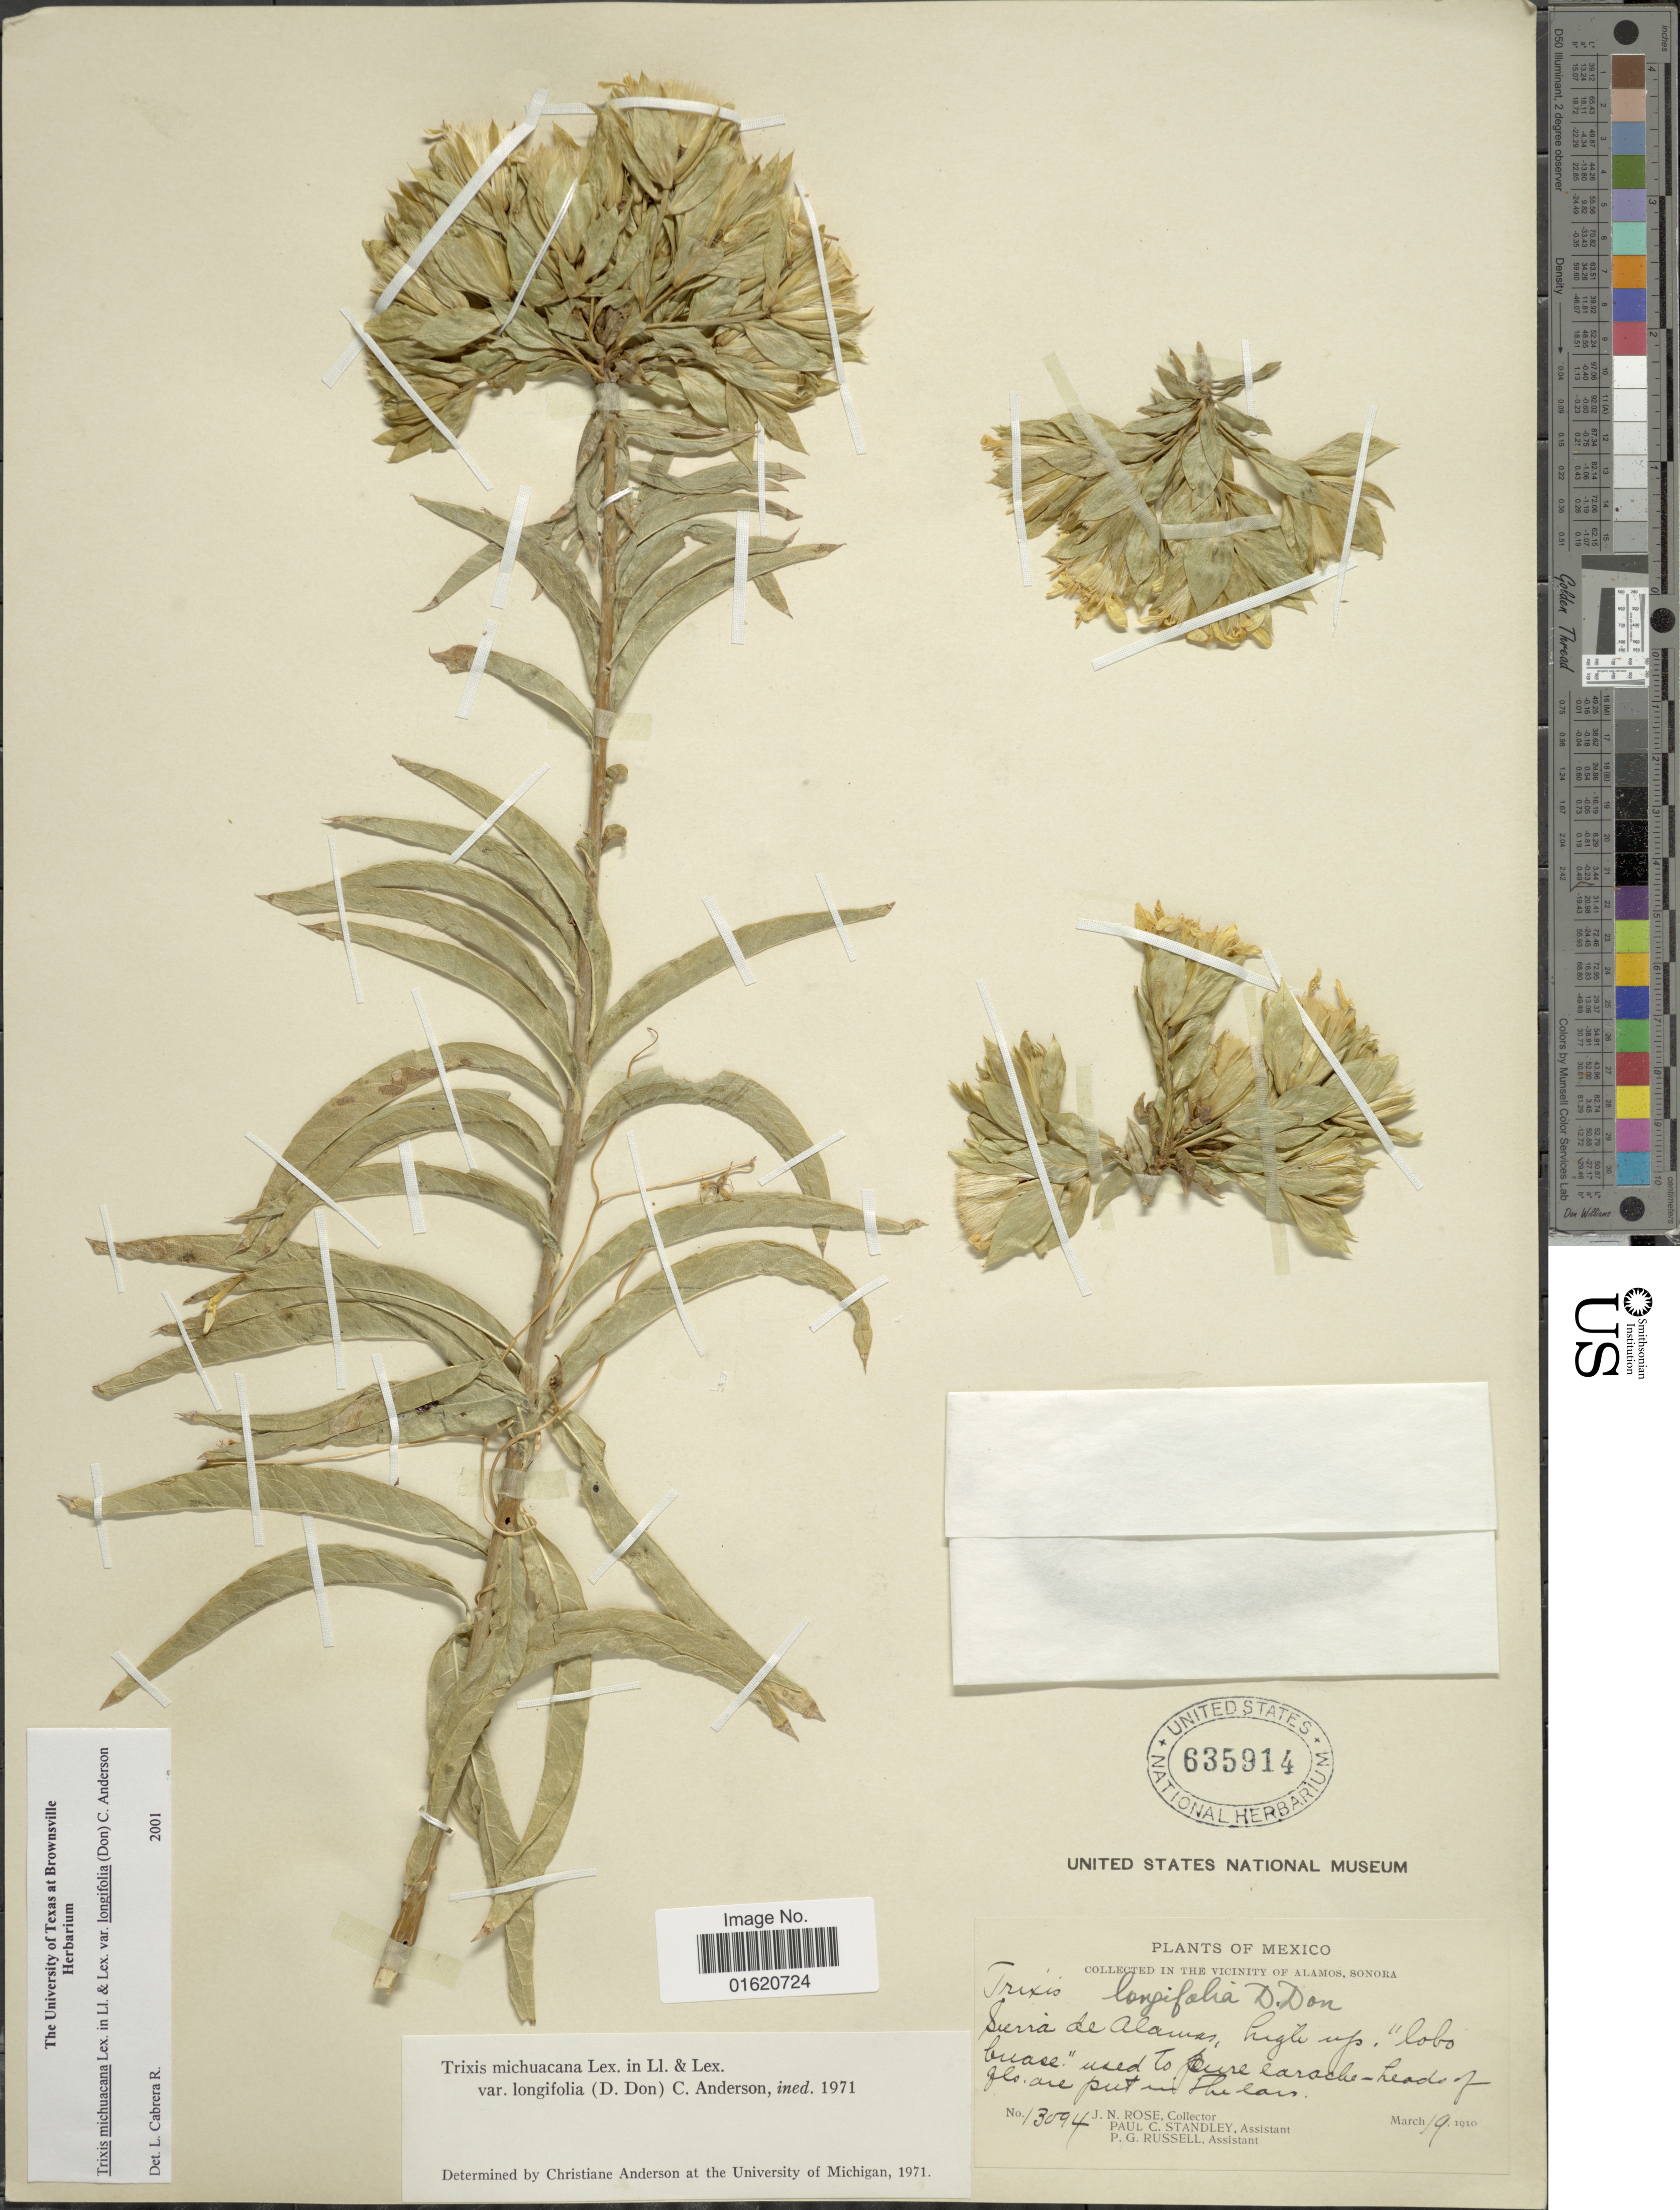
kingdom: Plantae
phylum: Tracheophyta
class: Magnoliopsida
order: Asterales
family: Asteraceae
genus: Trixis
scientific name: Trixis michuacana var. longifolia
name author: (D. Don) C.E. Anderson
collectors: J. N. Rose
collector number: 13094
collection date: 1910-03-19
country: Mexico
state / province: Sonora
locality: Sierra de Alamos, high up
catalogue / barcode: US 635914